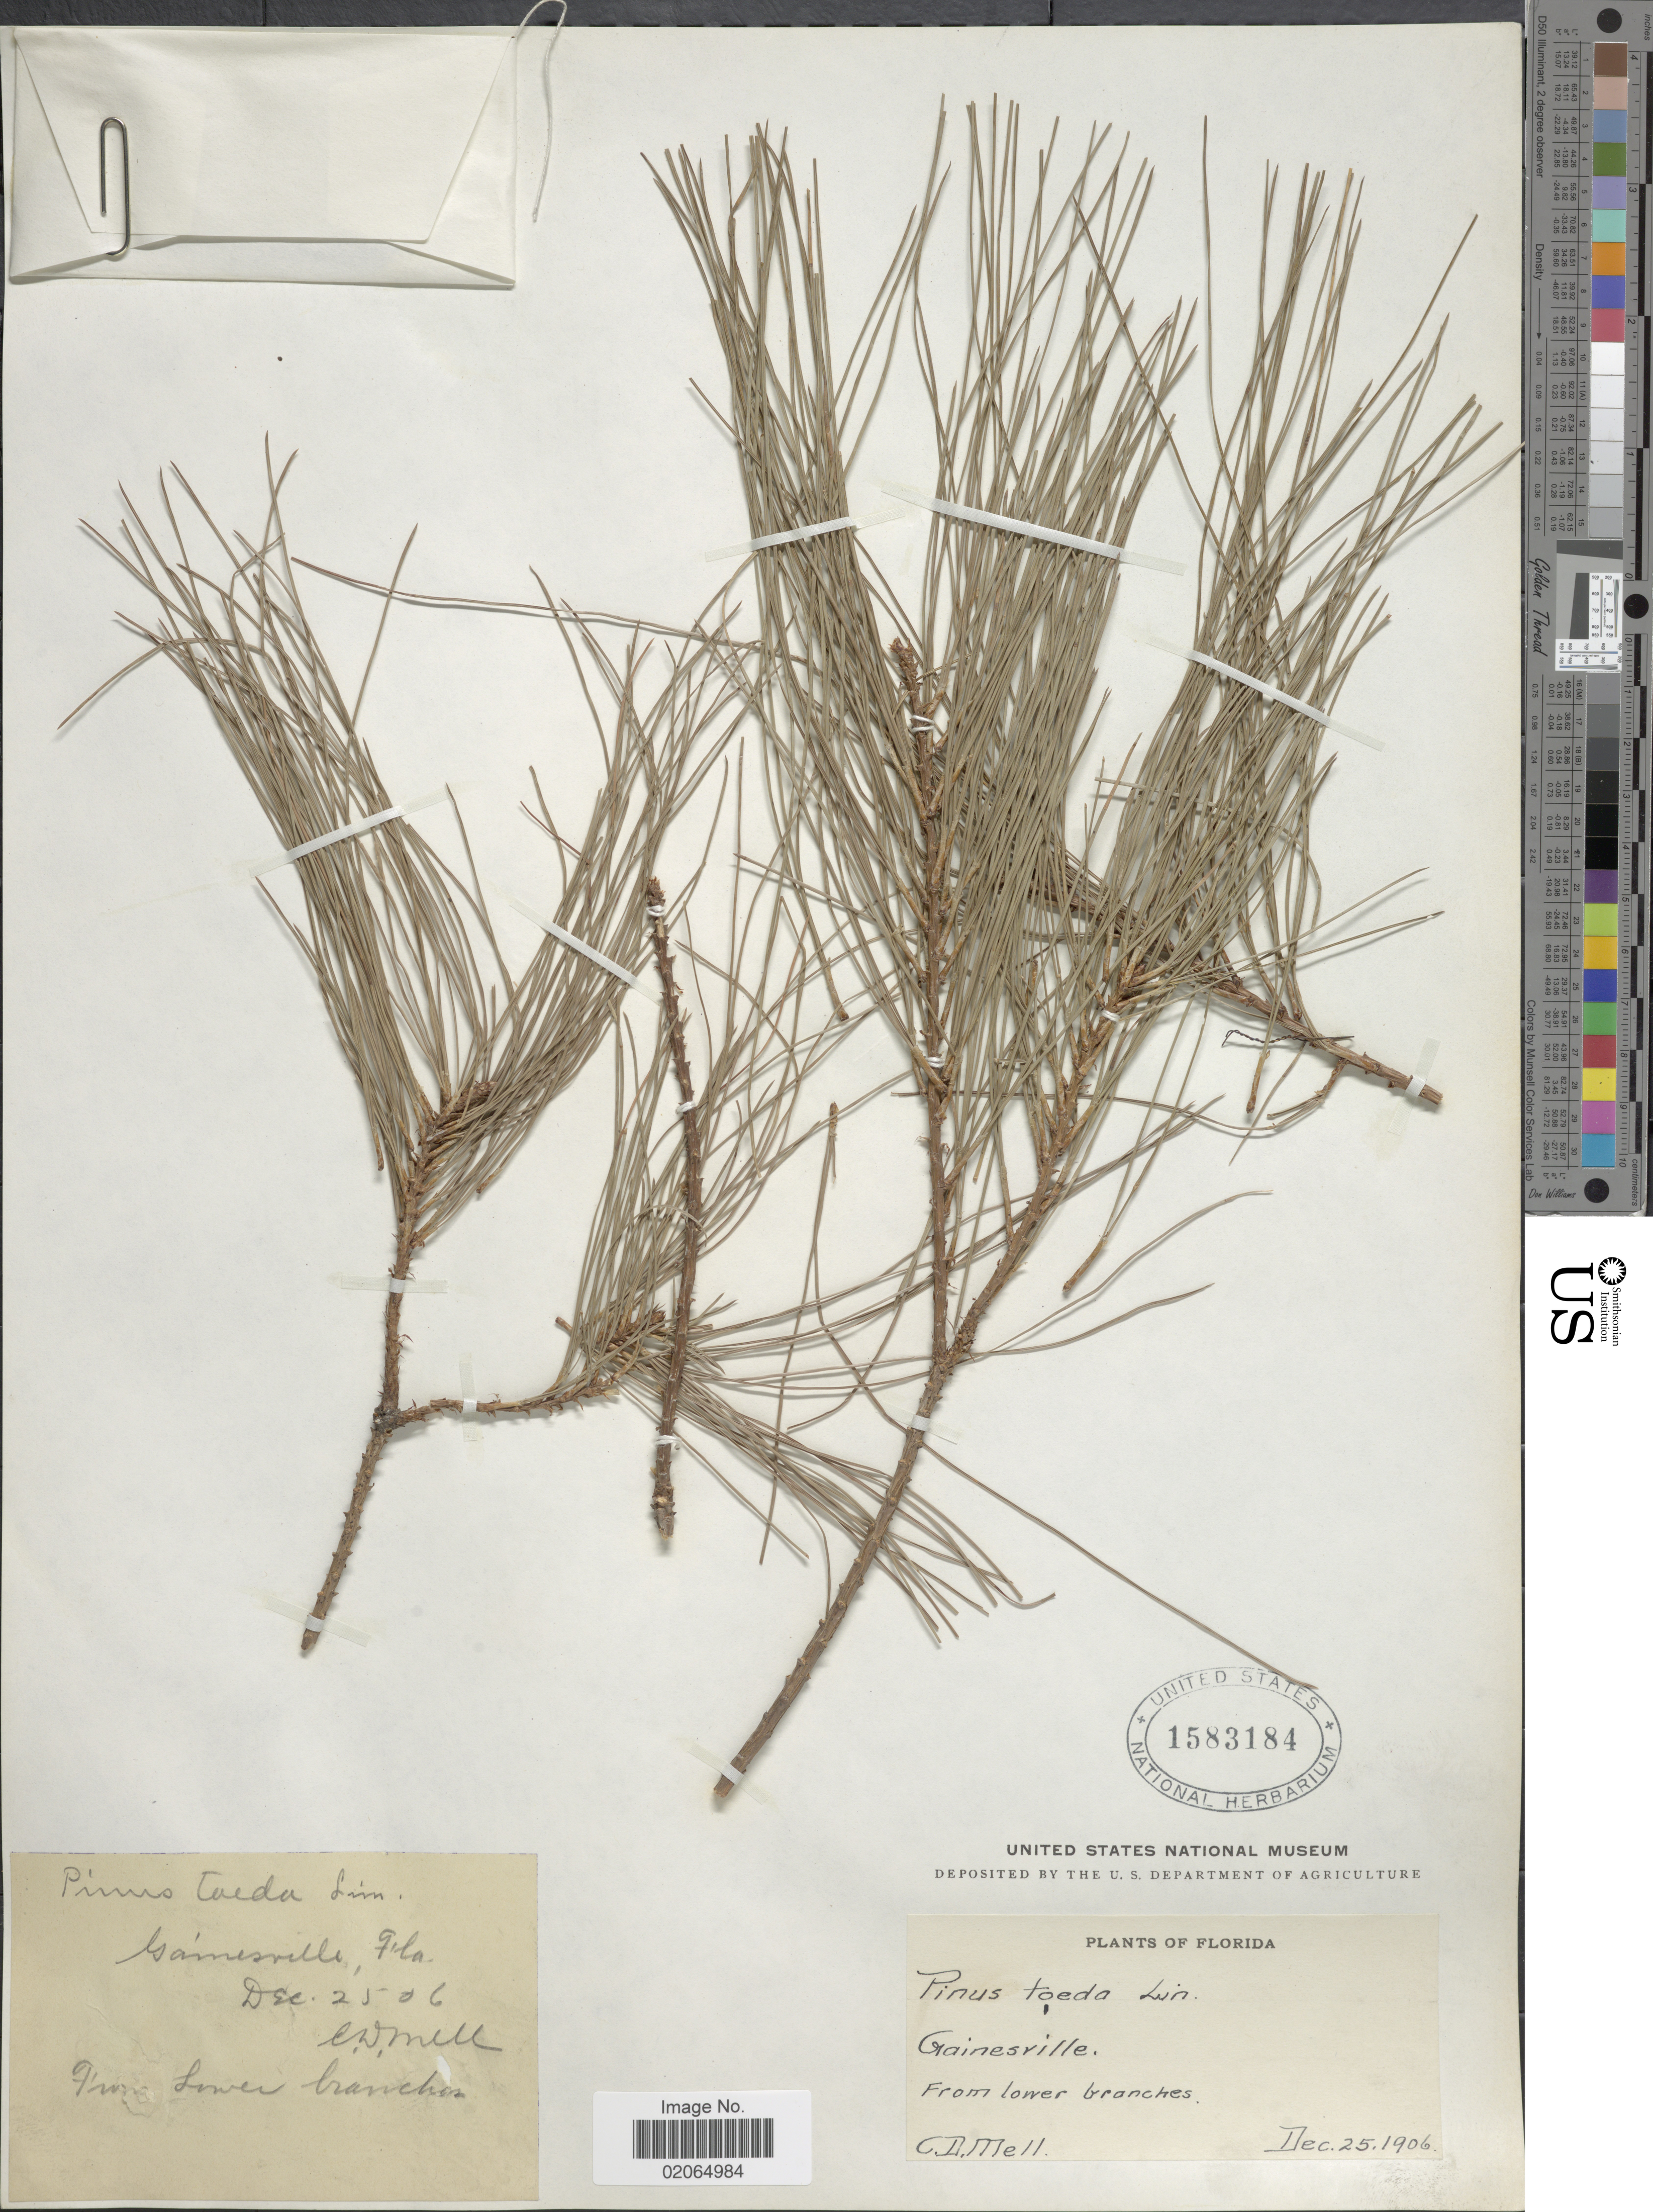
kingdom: Plantae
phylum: Tracheophyta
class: Pinopsida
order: Pinales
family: Pinaceae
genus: Pinus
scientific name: Pinus taeda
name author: L.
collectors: C. D. Mell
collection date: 1906-12-25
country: United States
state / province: Florida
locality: Gainesville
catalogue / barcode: US 1583184